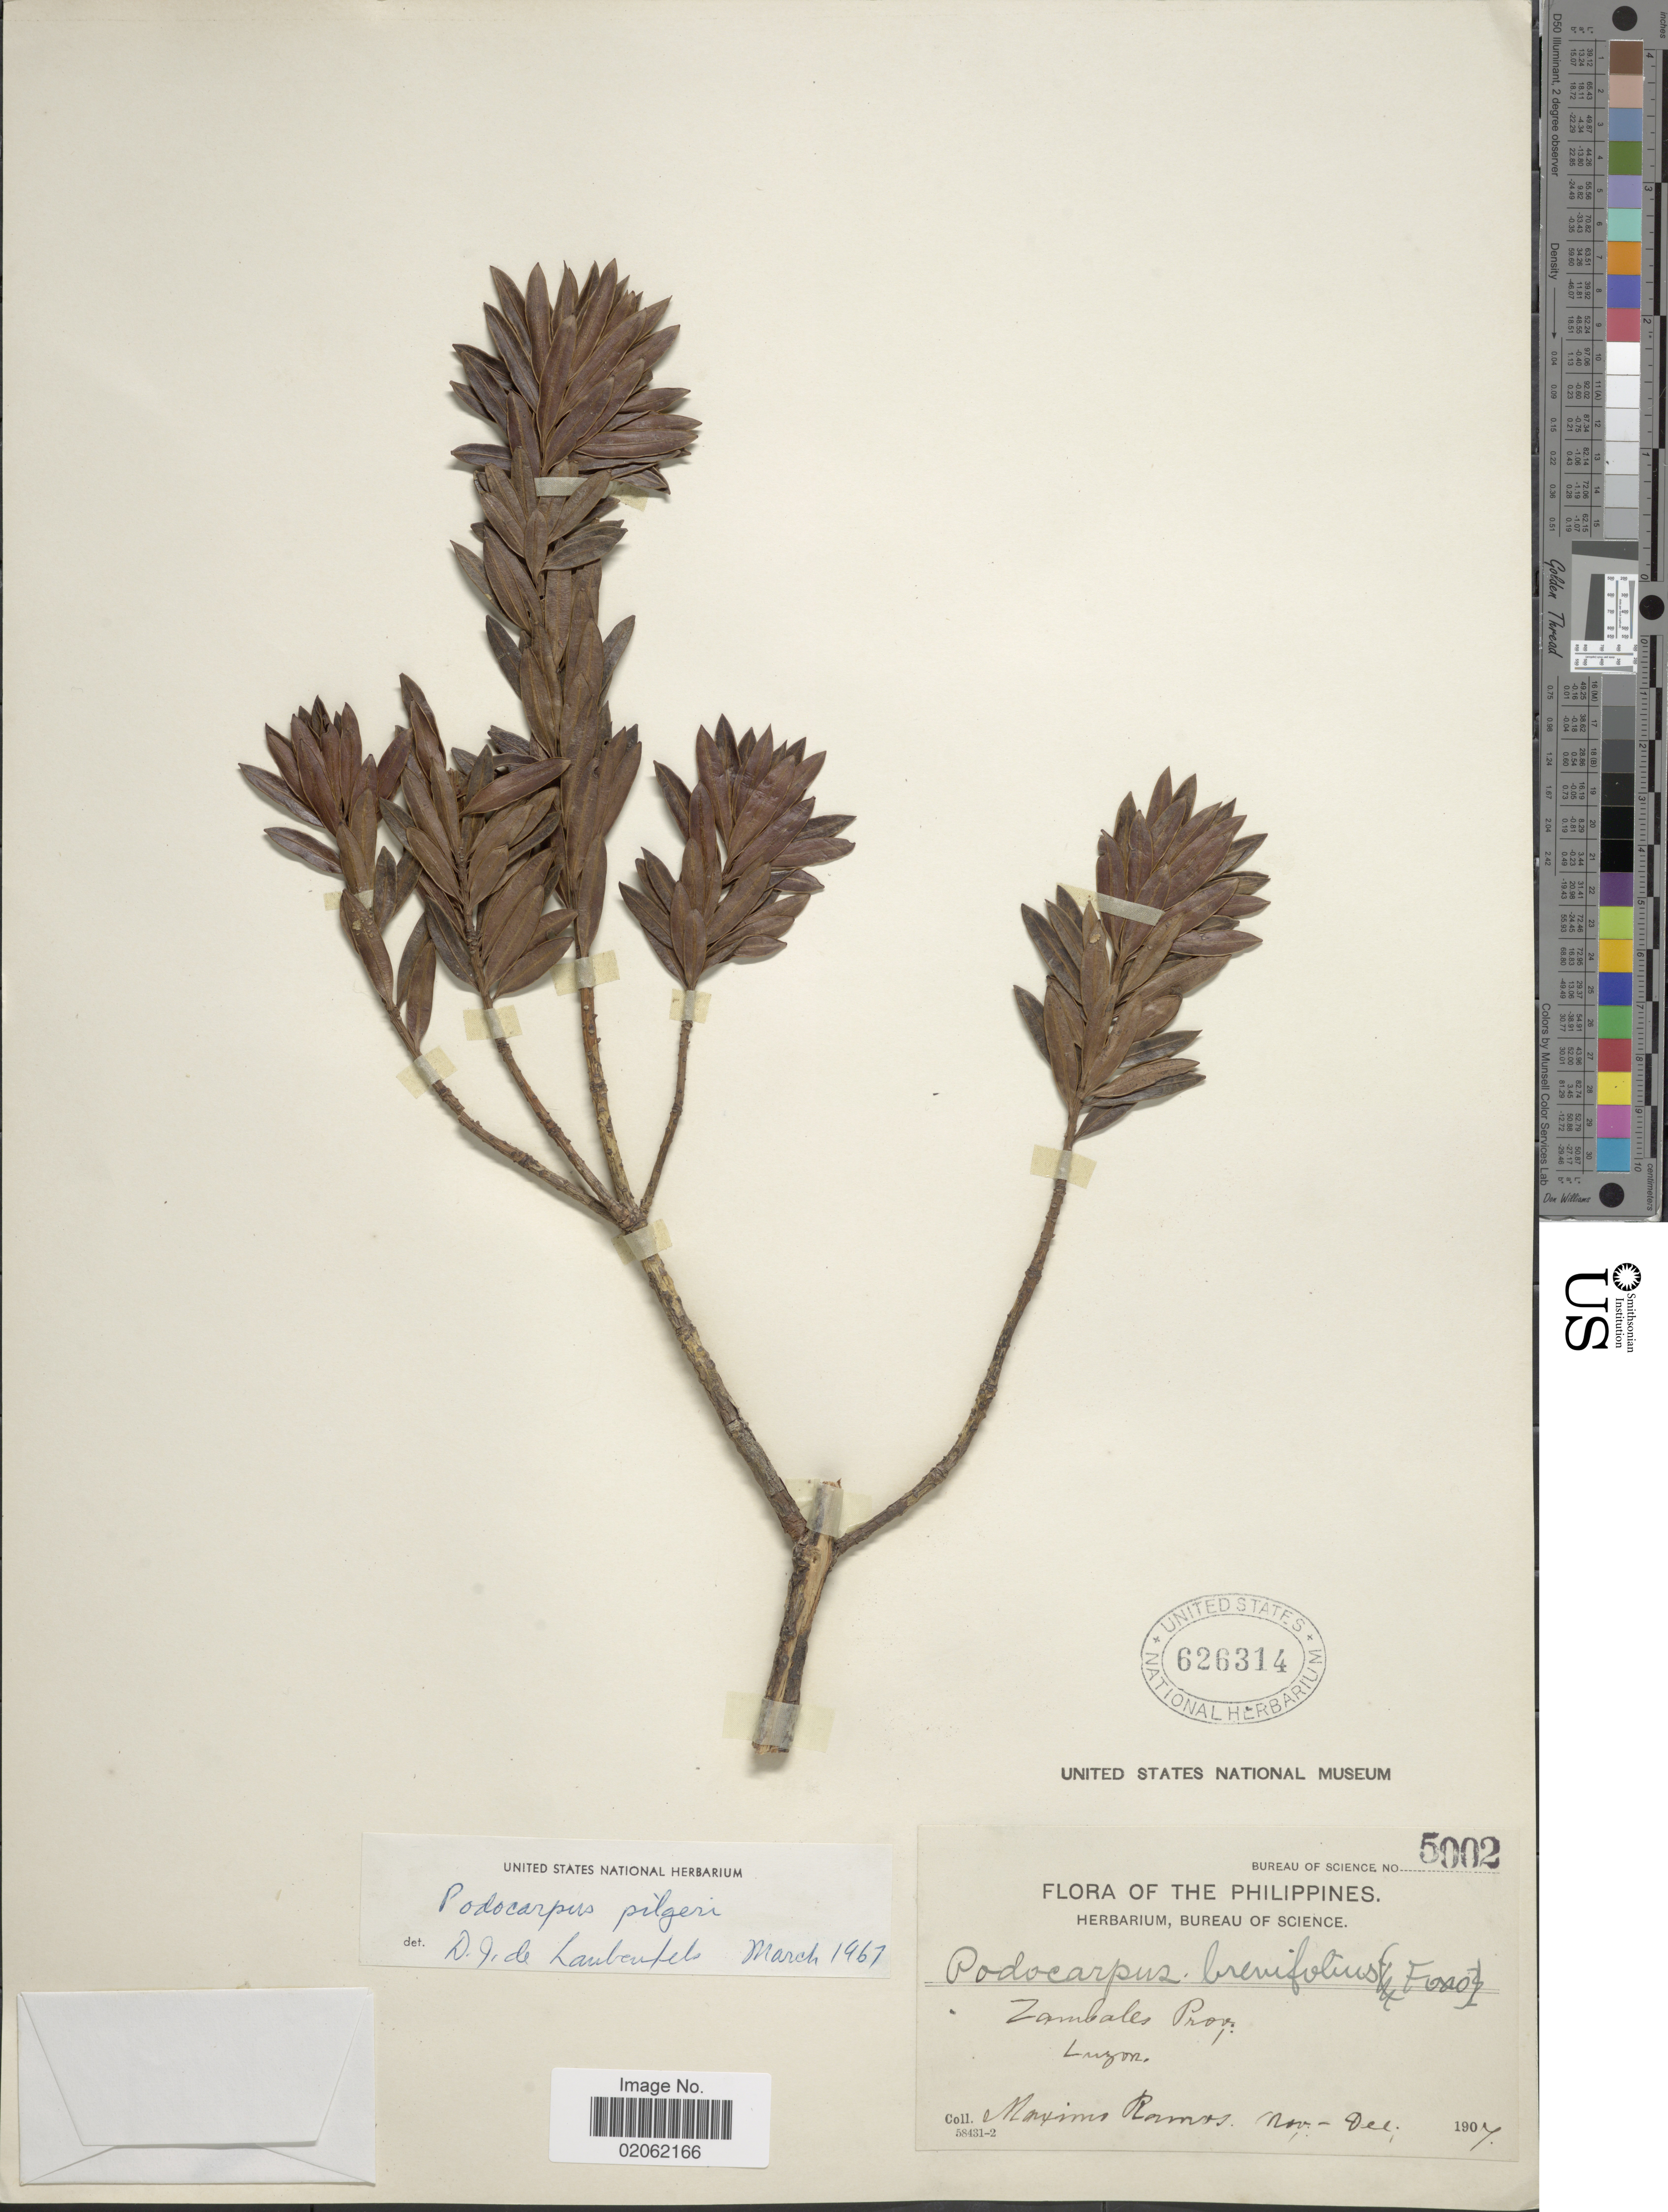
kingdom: Plantae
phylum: Tracheophyta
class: Pinopsida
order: Pinales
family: Podocarpaceae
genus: Podocarpus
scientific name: Podocarpus pilgeri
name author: Foxw.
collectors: M. Ramos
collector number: Bureau of Science 5002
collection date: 1907-11/1907-12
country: Philippines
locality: Zambales Prov. Luzon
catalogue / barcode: US 626314